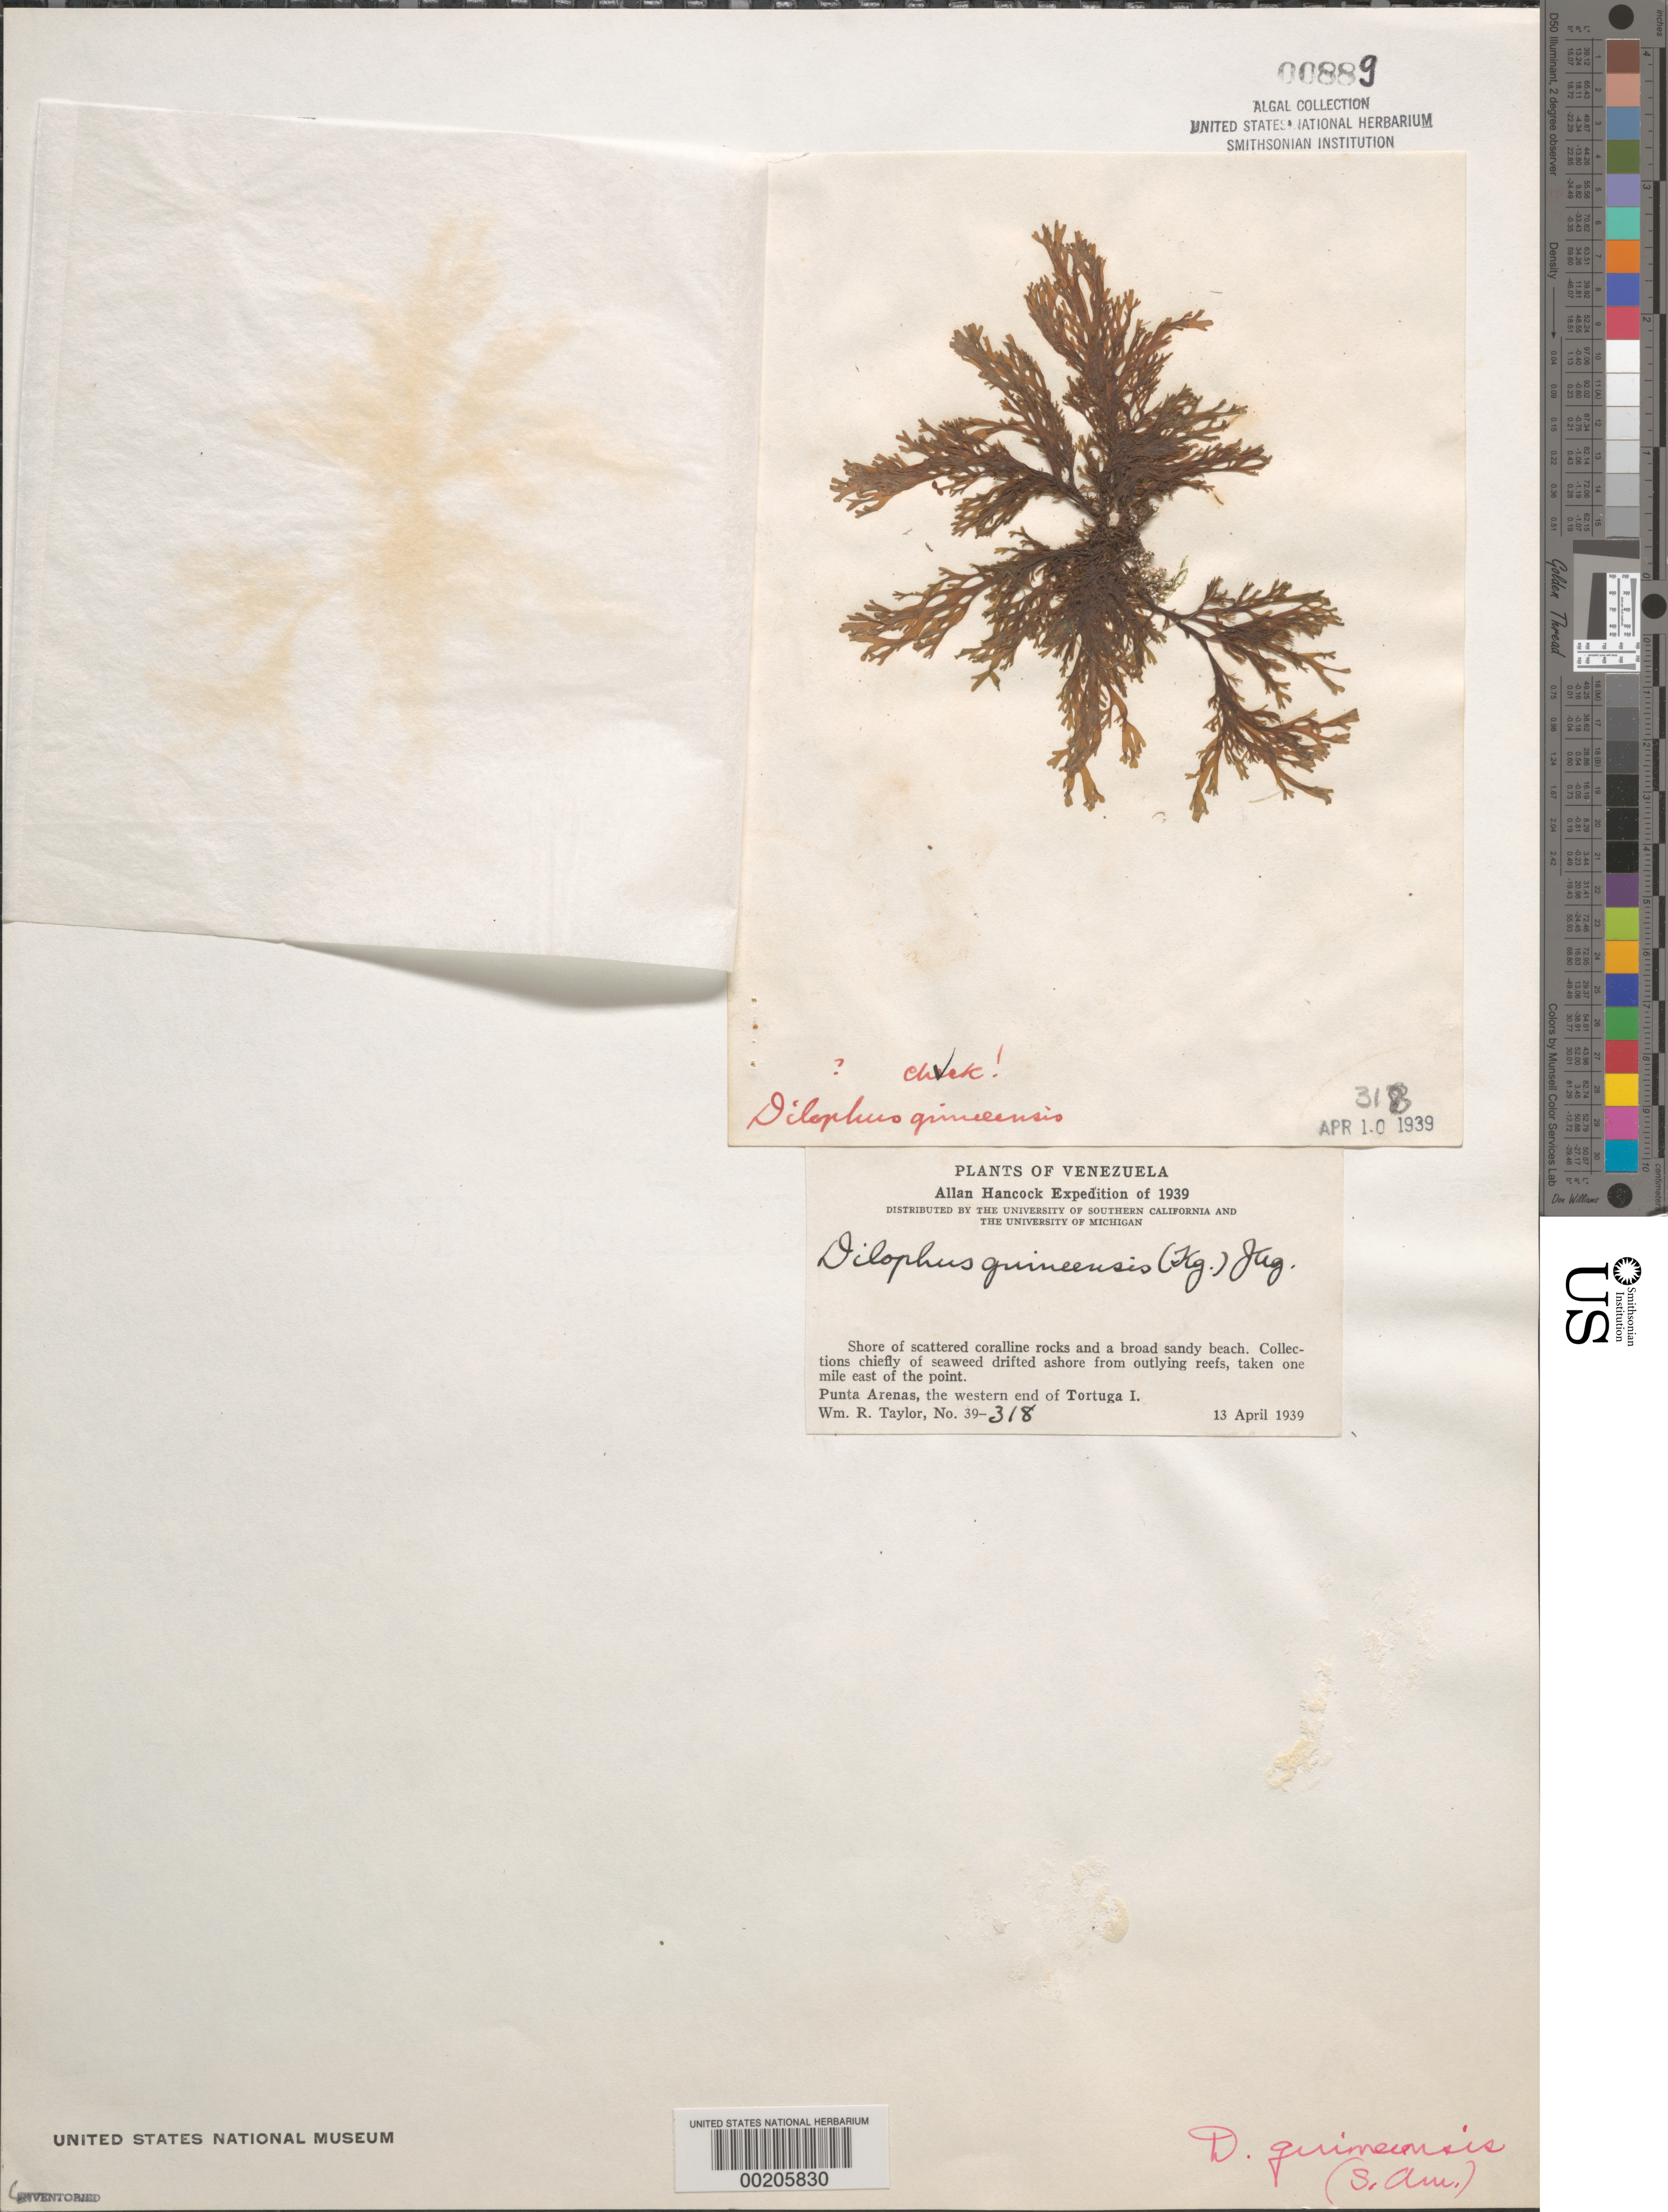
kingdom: Chromista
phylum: Ochrophyta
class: Phaeophyceae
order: Dictyotales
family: Dictyotaceae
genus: Dictyota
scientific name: Dictyota guineensis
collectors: W. R. Taylor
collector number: WRT 39-318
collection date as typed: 13 Apr 1939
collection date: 1939-04-13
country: Venezuela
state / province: Dependencias Federales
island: Isla La Tortuga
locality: Punta Arenas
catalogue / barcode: US 889